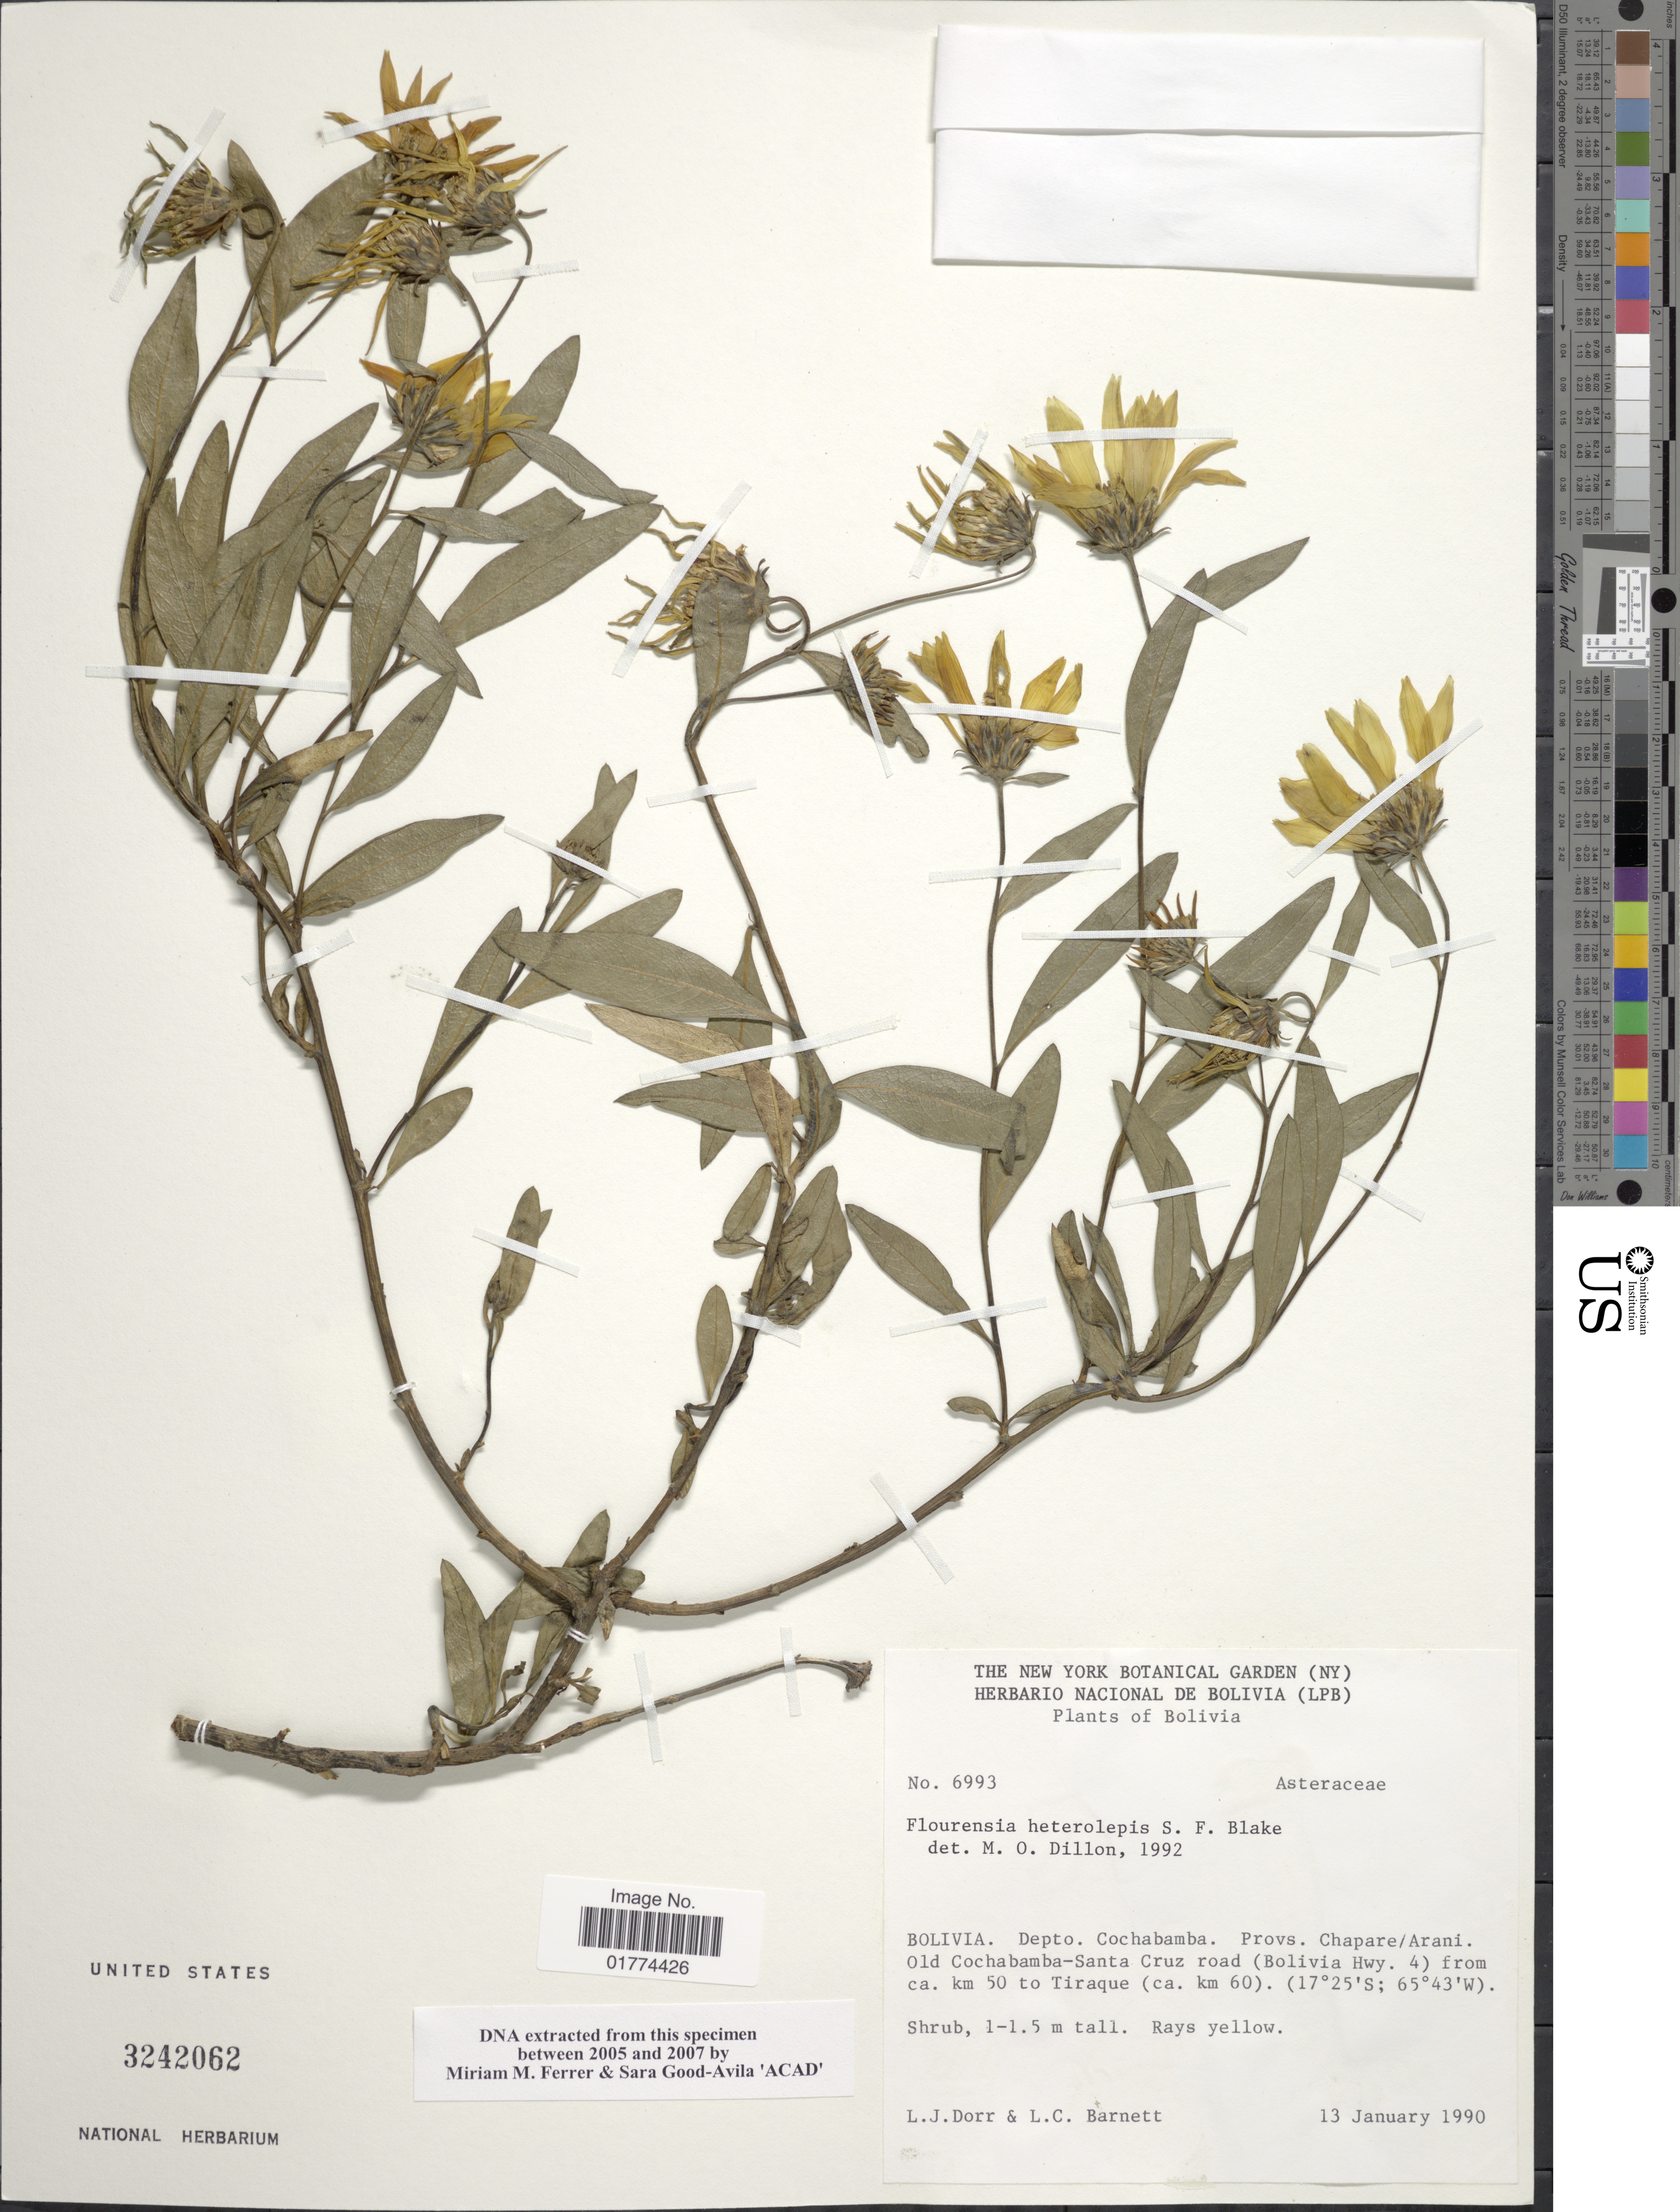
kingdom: Plantae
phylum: Tracheophyta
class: Magnoliopsida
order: Asterales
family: Asteraceae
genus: Flourensia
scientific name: Flourensia heterolepis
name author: S.F. Blake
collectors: L. J. Dorr & L. C. Barnett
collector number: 6993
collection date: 1990-01-13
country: Bolivia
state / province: Cochabamba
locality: Provs. Chapare/Arani. Old Cochabamba-Santa Cruz road (Bolivia Hwy. 4) from ca. km 50 to Tiraque (ca. km 60)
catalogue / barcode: US 3242062